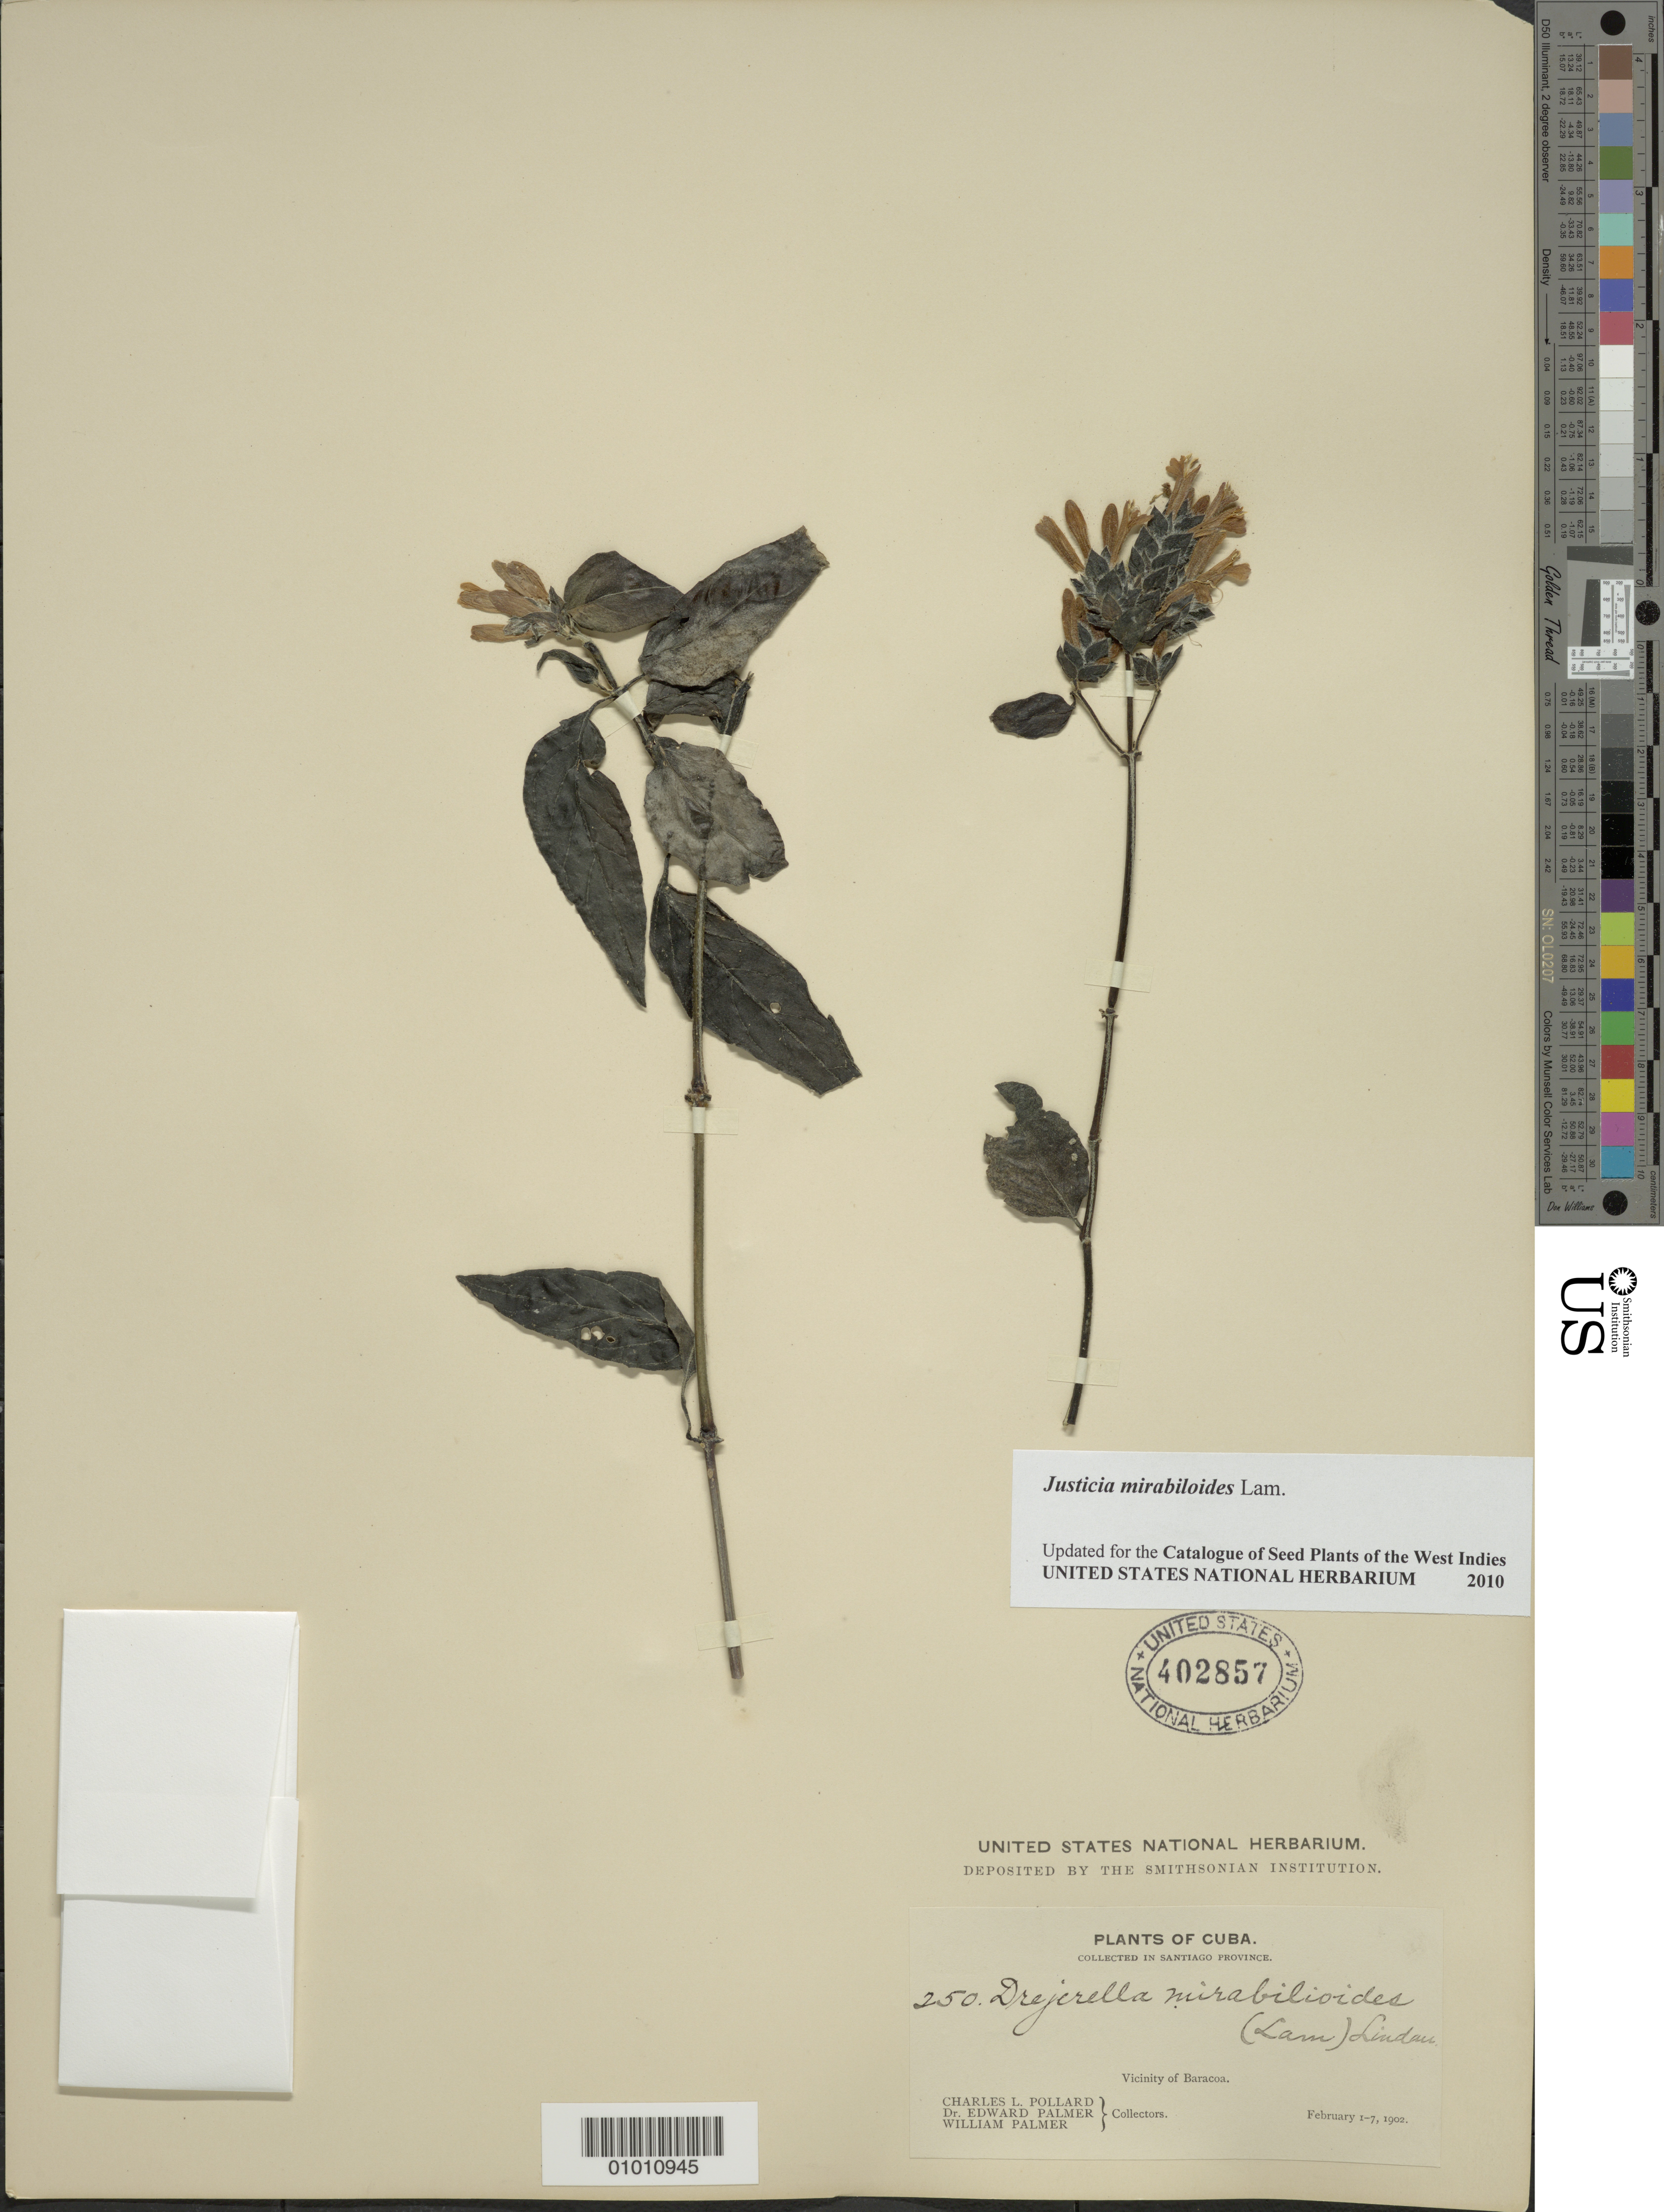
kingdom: Plantae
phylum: Tracheophyta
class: Magnoliopsida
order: Lamiales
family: Acanthaceae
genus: Justicia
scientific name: Justicia mirabiloides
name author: Lam.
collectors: C. L. Pollard, E. Palmer & W. Palmer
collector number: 250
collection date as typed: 01 Feb 1902 to 07 Feb 1902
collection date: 1902-02-01/1902-02-07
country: Cuba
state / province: Santiago de Cuba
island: Cuba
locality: Vicinity of Baracoa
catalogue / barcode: US 402857